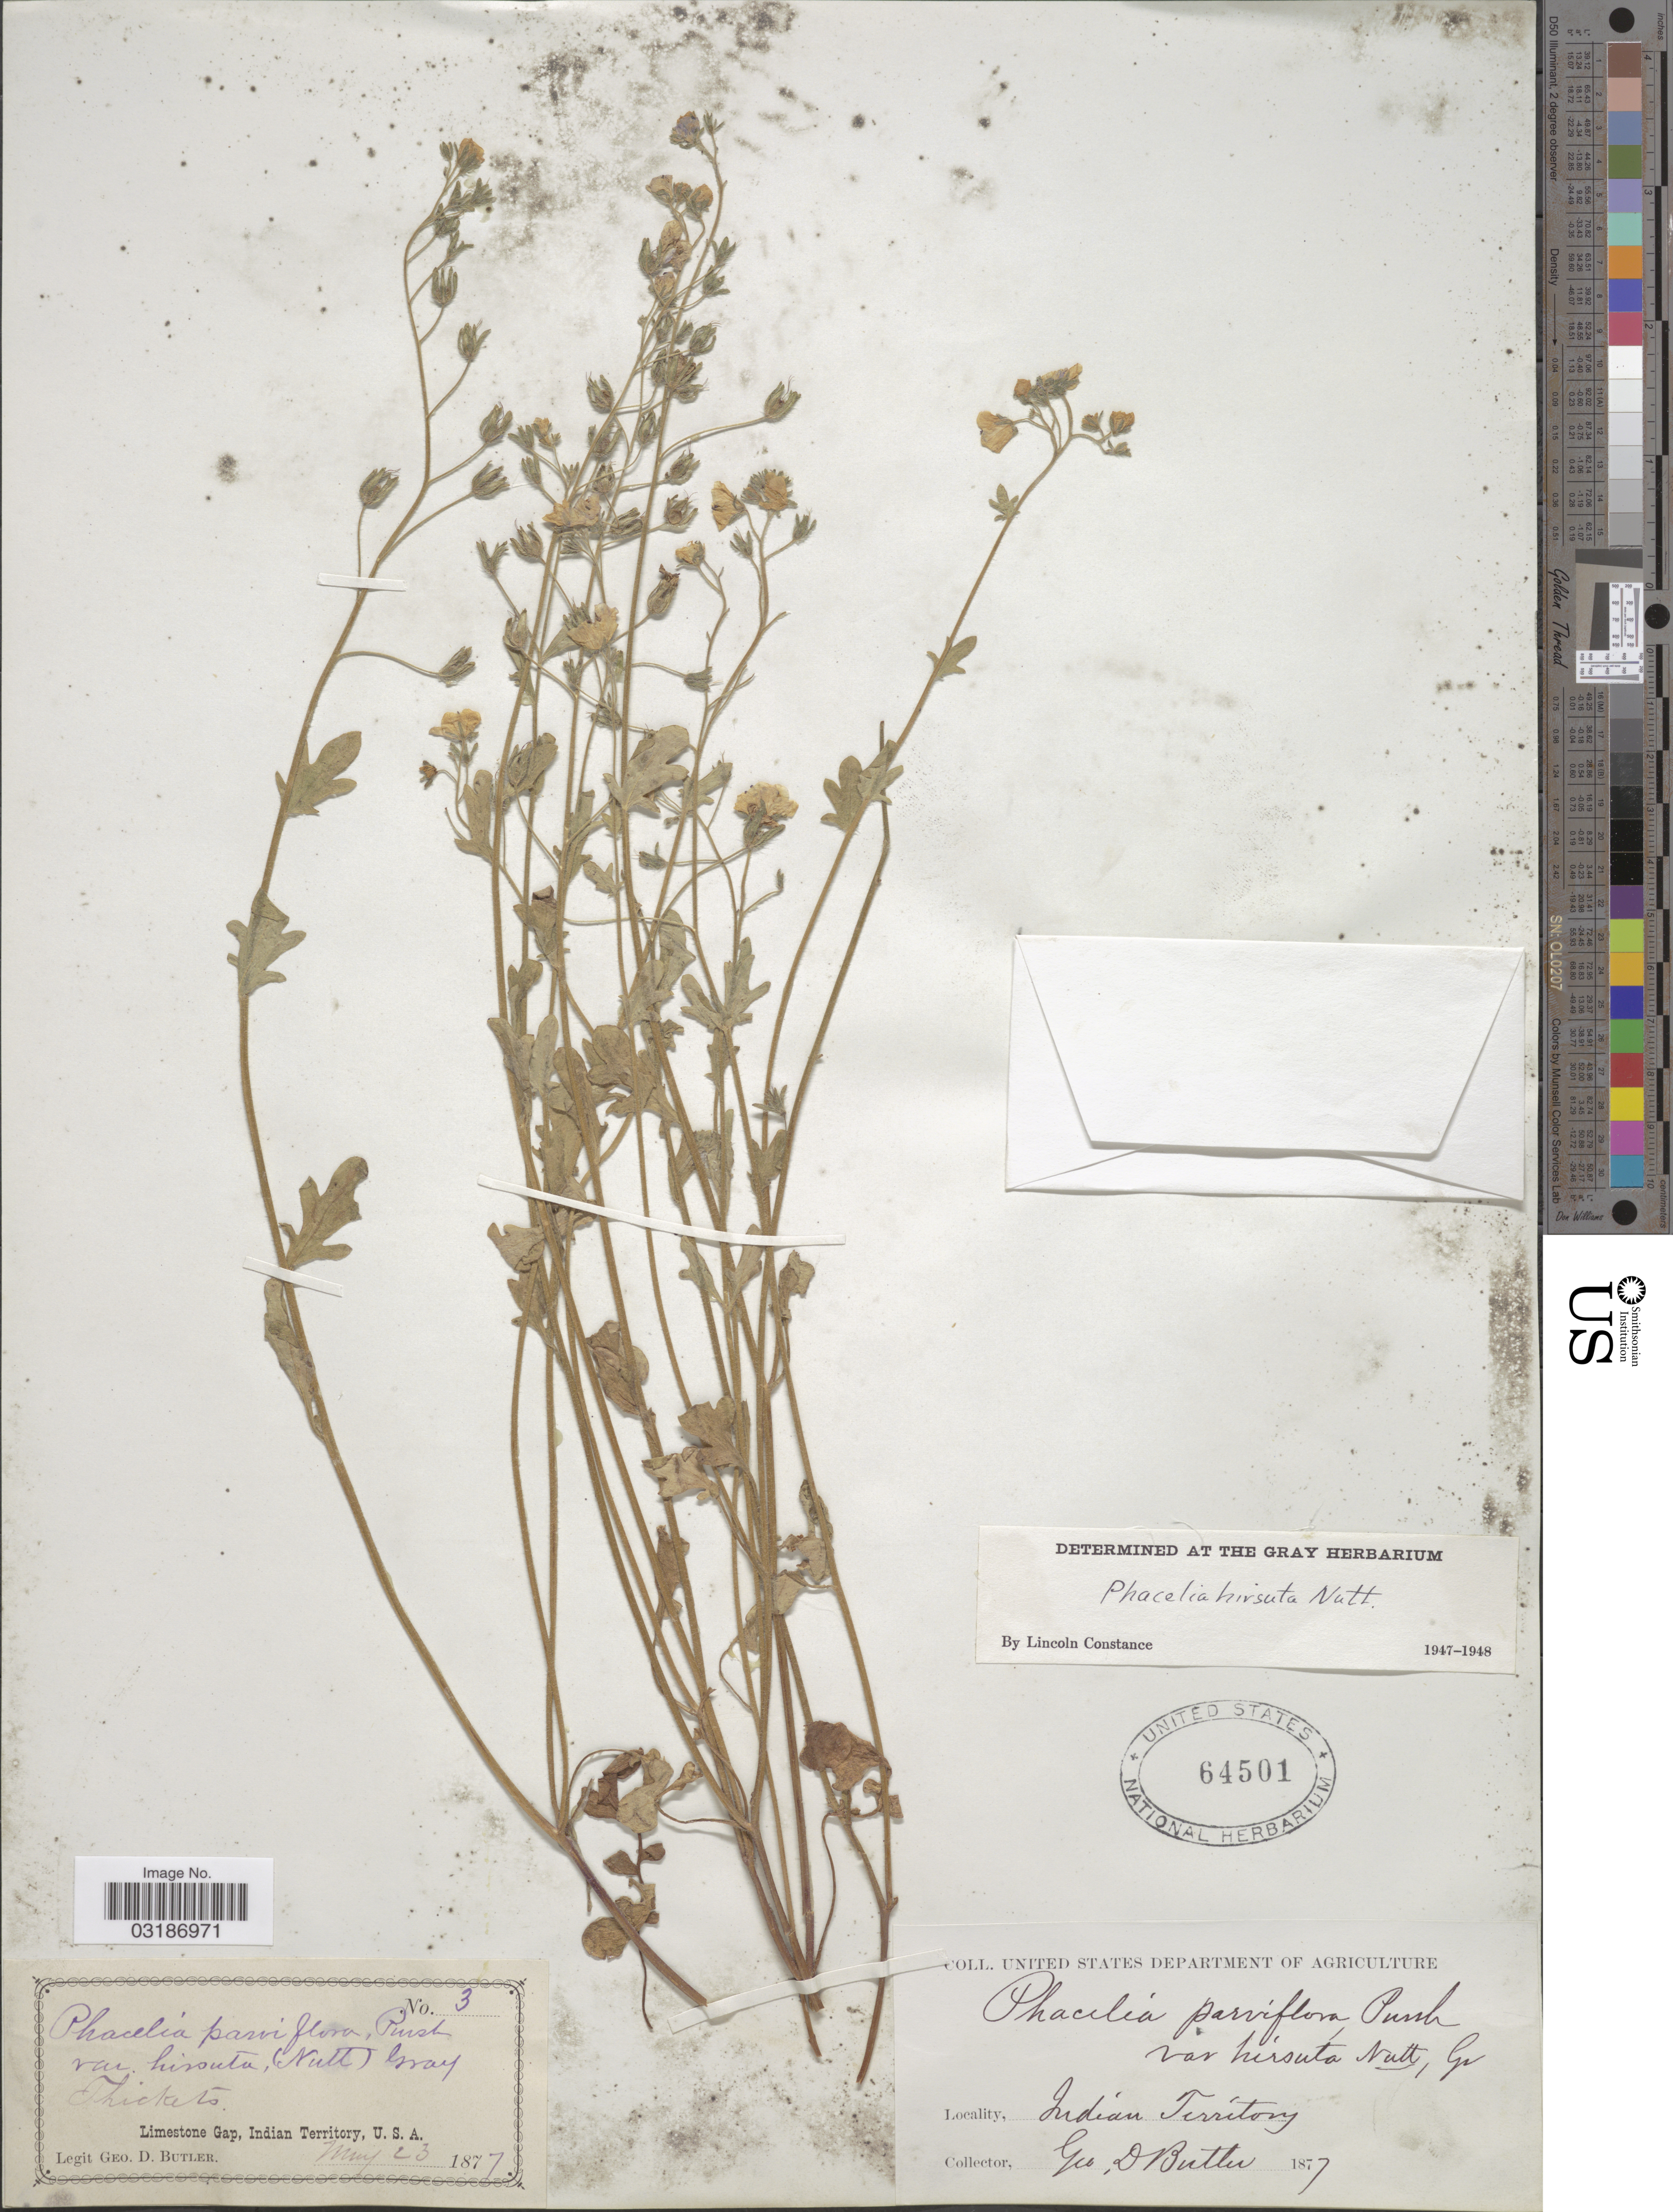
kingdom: Plantae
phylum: Tracheophyta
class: Magnoliopsida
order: Boraginales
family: Hydrophyllaceae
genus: Phacelia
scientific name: Phacelia hirsuta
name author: Nutt.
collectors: G. D. Butler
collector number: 3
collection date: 1877-05-23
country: United States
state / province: Oklahoma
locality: Thickets. Limestone Gap, Indian Territory.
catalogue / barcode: US 64501